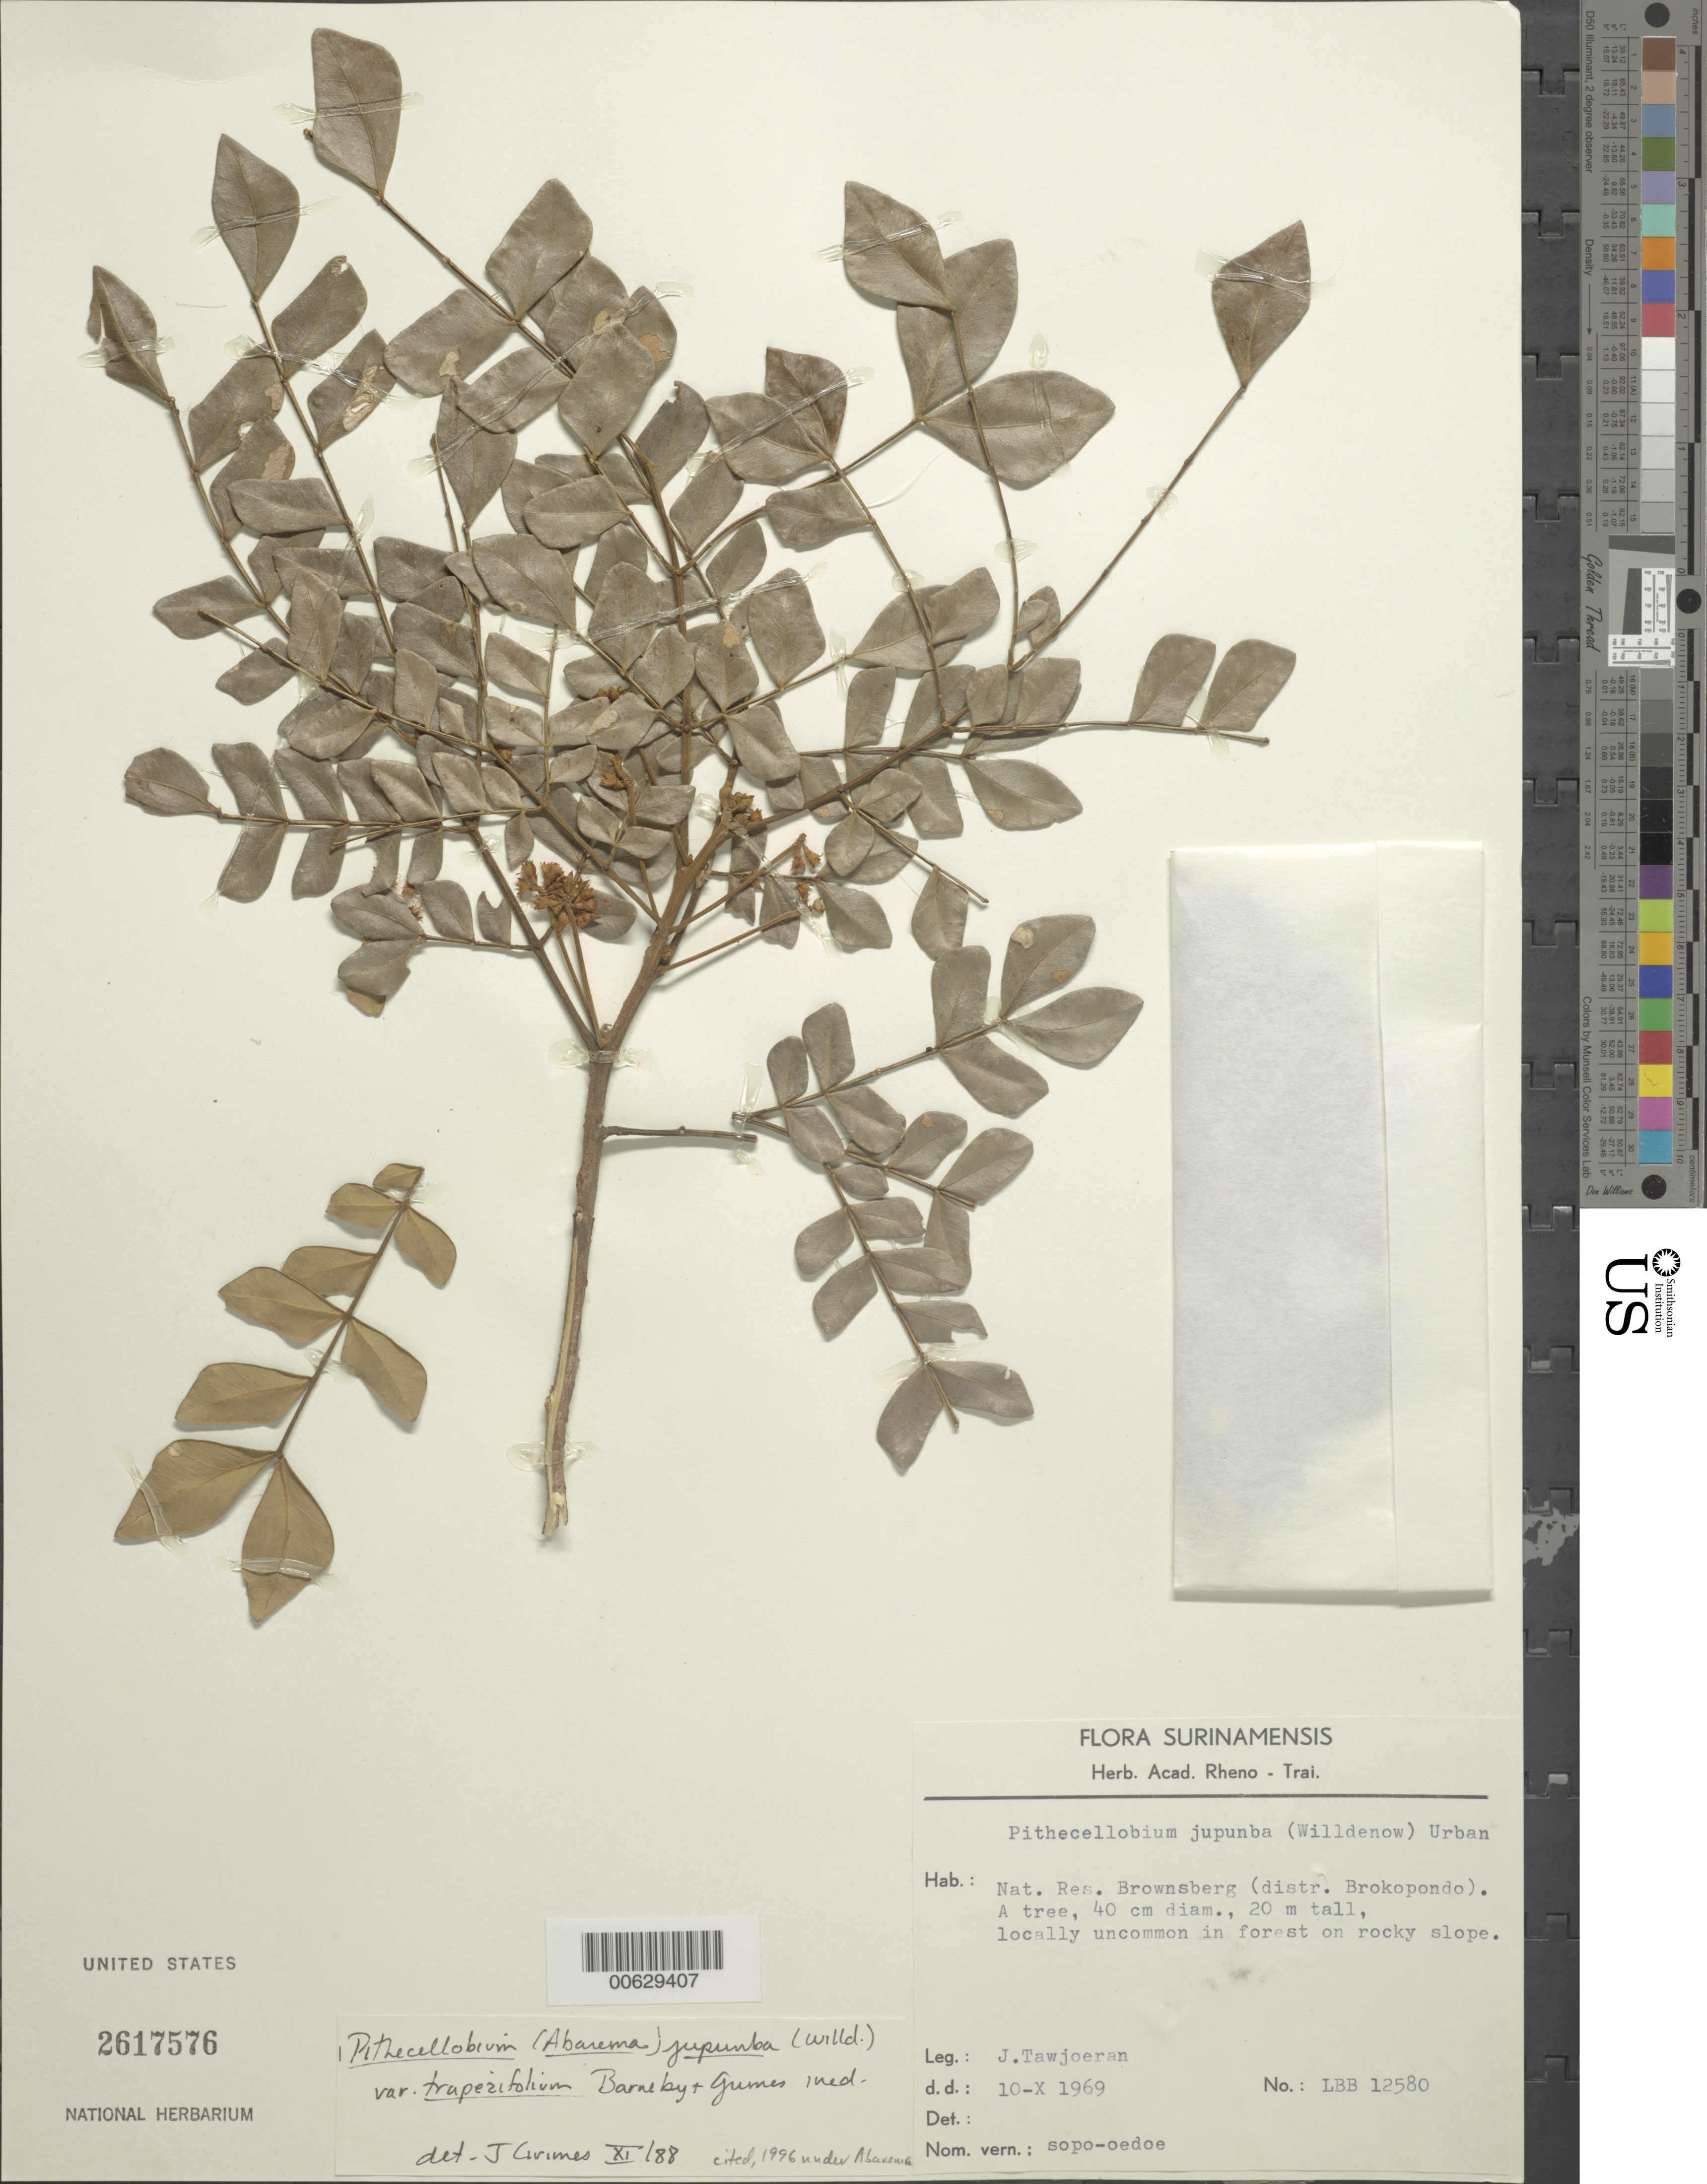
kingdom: Plantae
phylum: Tracheophyta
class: Magnoliopsida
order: Fabales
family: Fabaceae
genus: Abarema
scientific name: Abarema jupunba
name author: (Willd.) Britton & Killip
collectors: J. Tawjoeran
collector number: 12580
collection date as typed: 10-Oct-69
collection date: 1969-10-10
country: Suriname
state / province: Brokopondo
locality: Brownsberg Nature Reserve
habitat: Rocky slope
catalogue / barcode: US 2617576